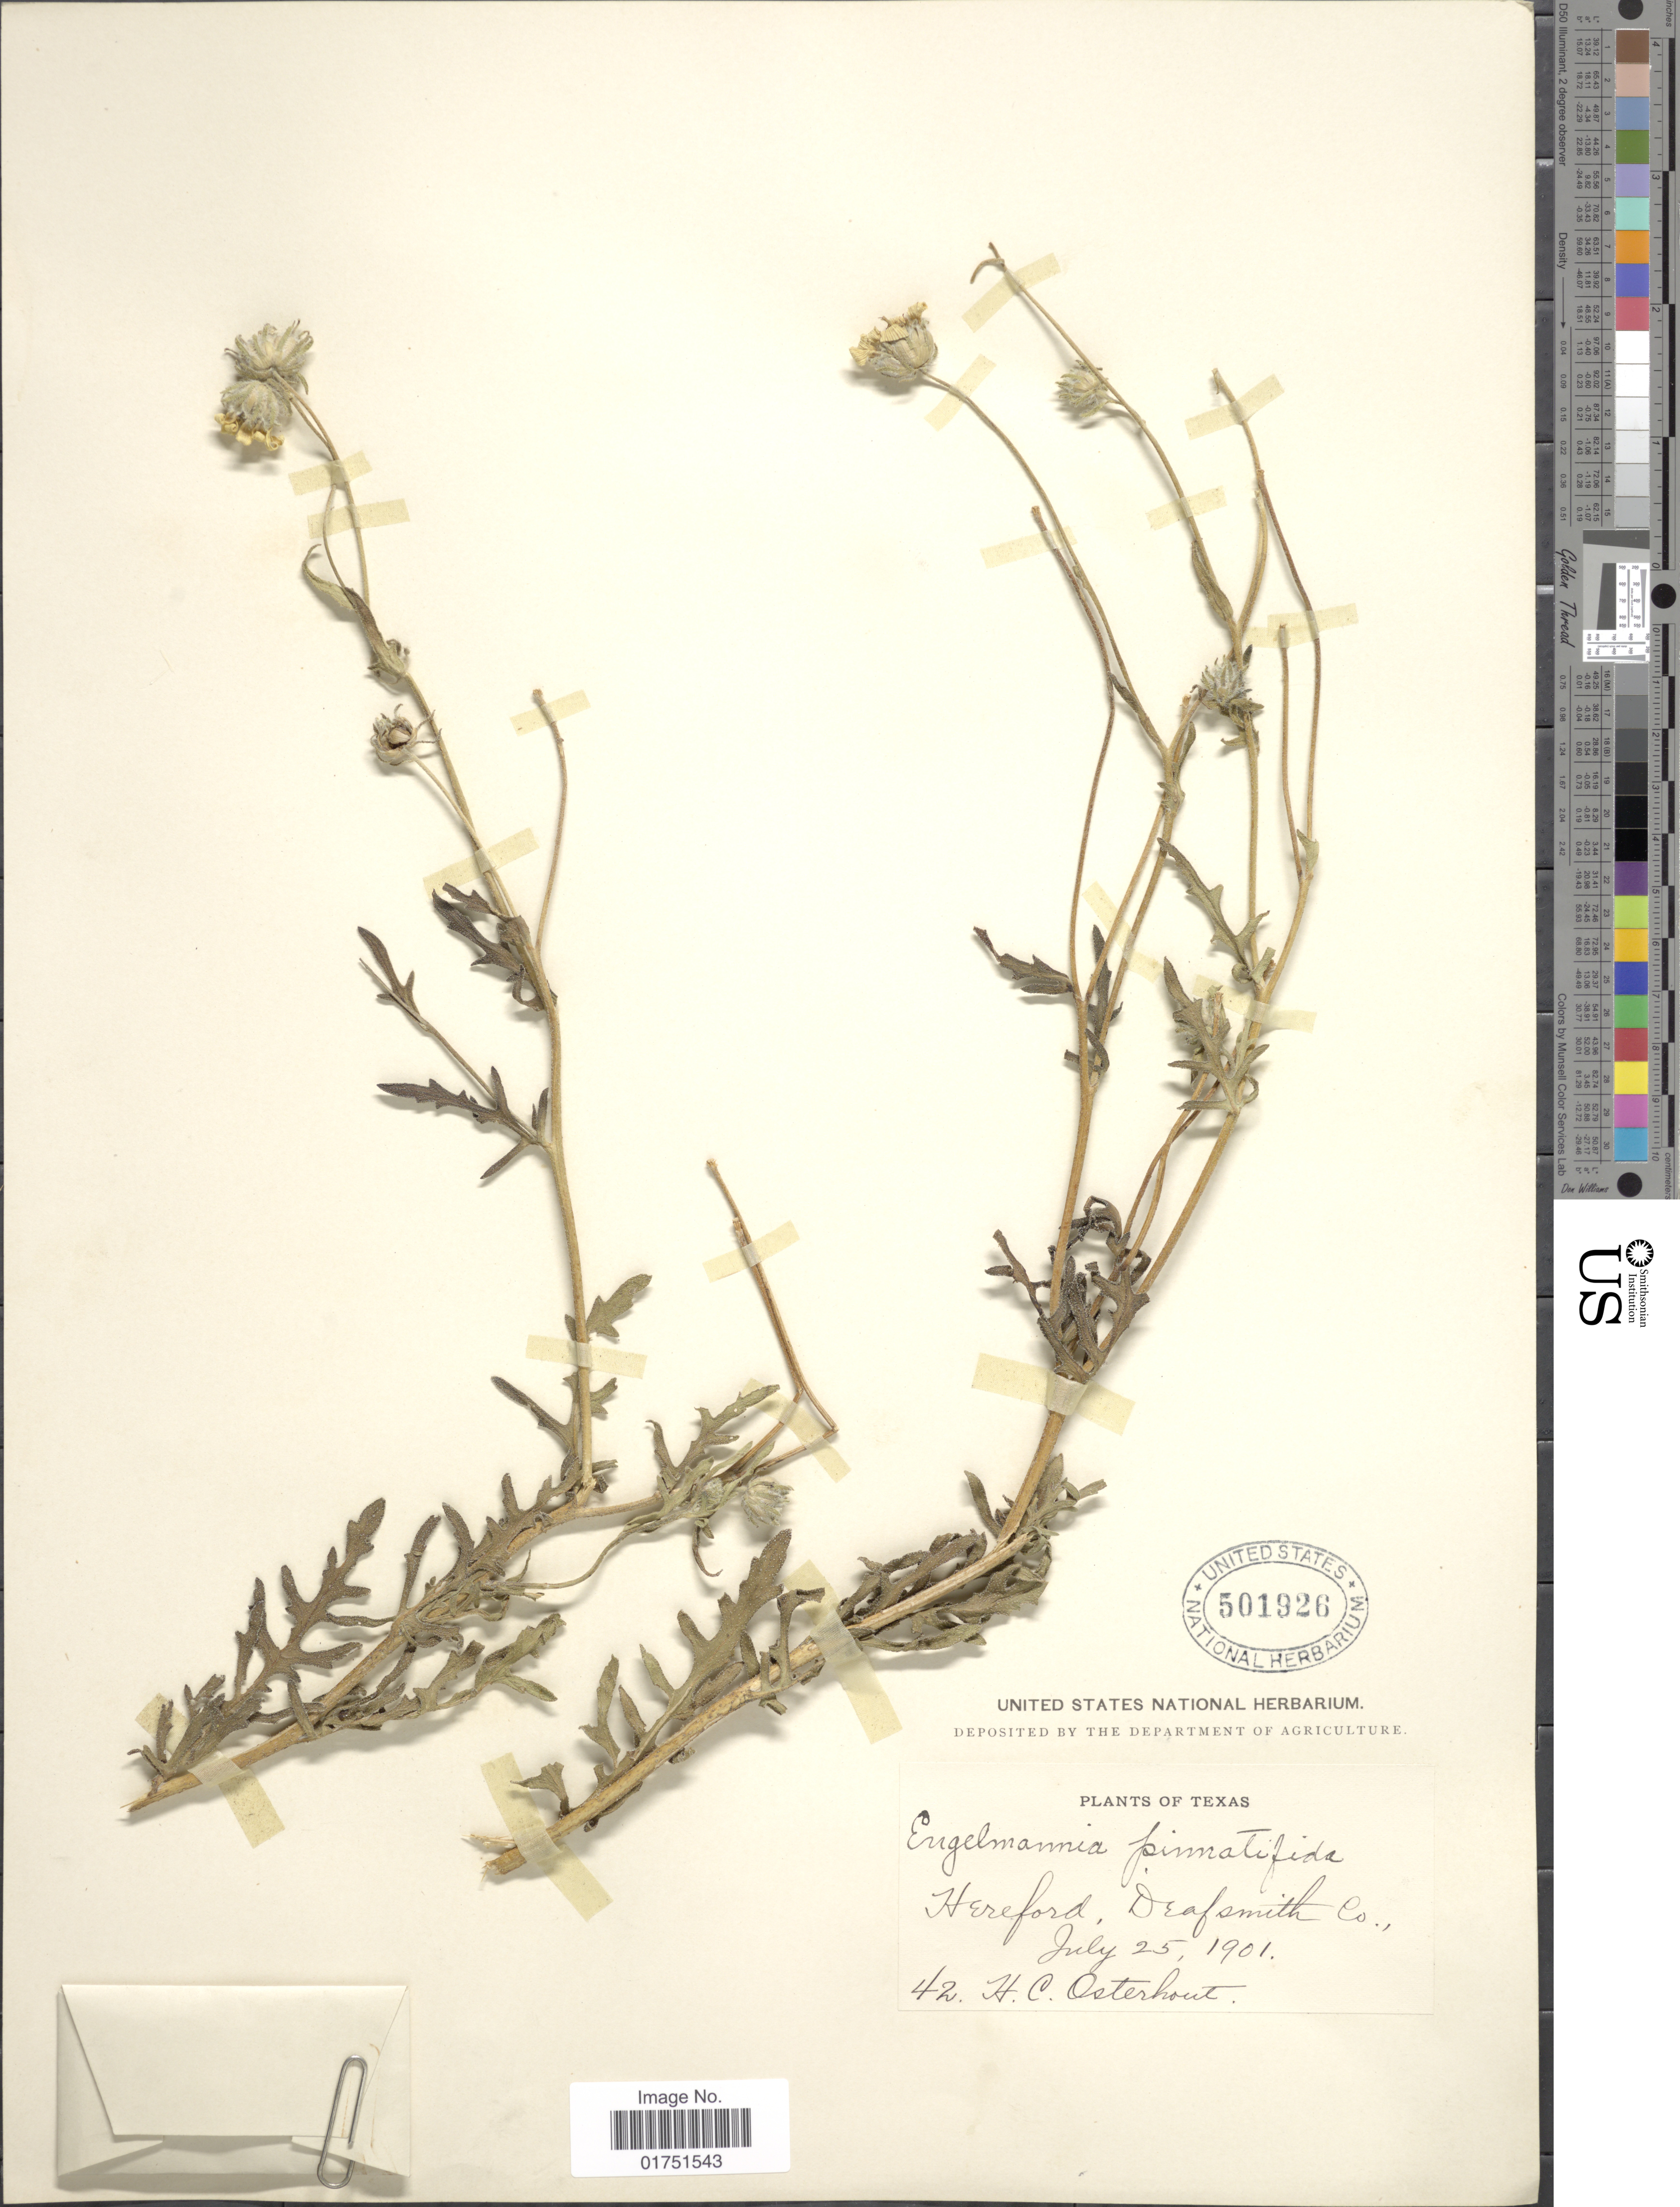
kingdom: Plantae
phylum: Tracheophyta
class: Magnoliopsida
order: Asterales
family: Asteraceae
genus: Engelmannia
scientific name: Engelmannia pinnatifida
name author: Torr. & A. Gray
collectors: H. Osterhout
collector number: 42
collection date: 1901-07-25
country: United States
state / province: Texas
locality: Hereford, Deafsmith Co.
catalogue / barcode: US 501926